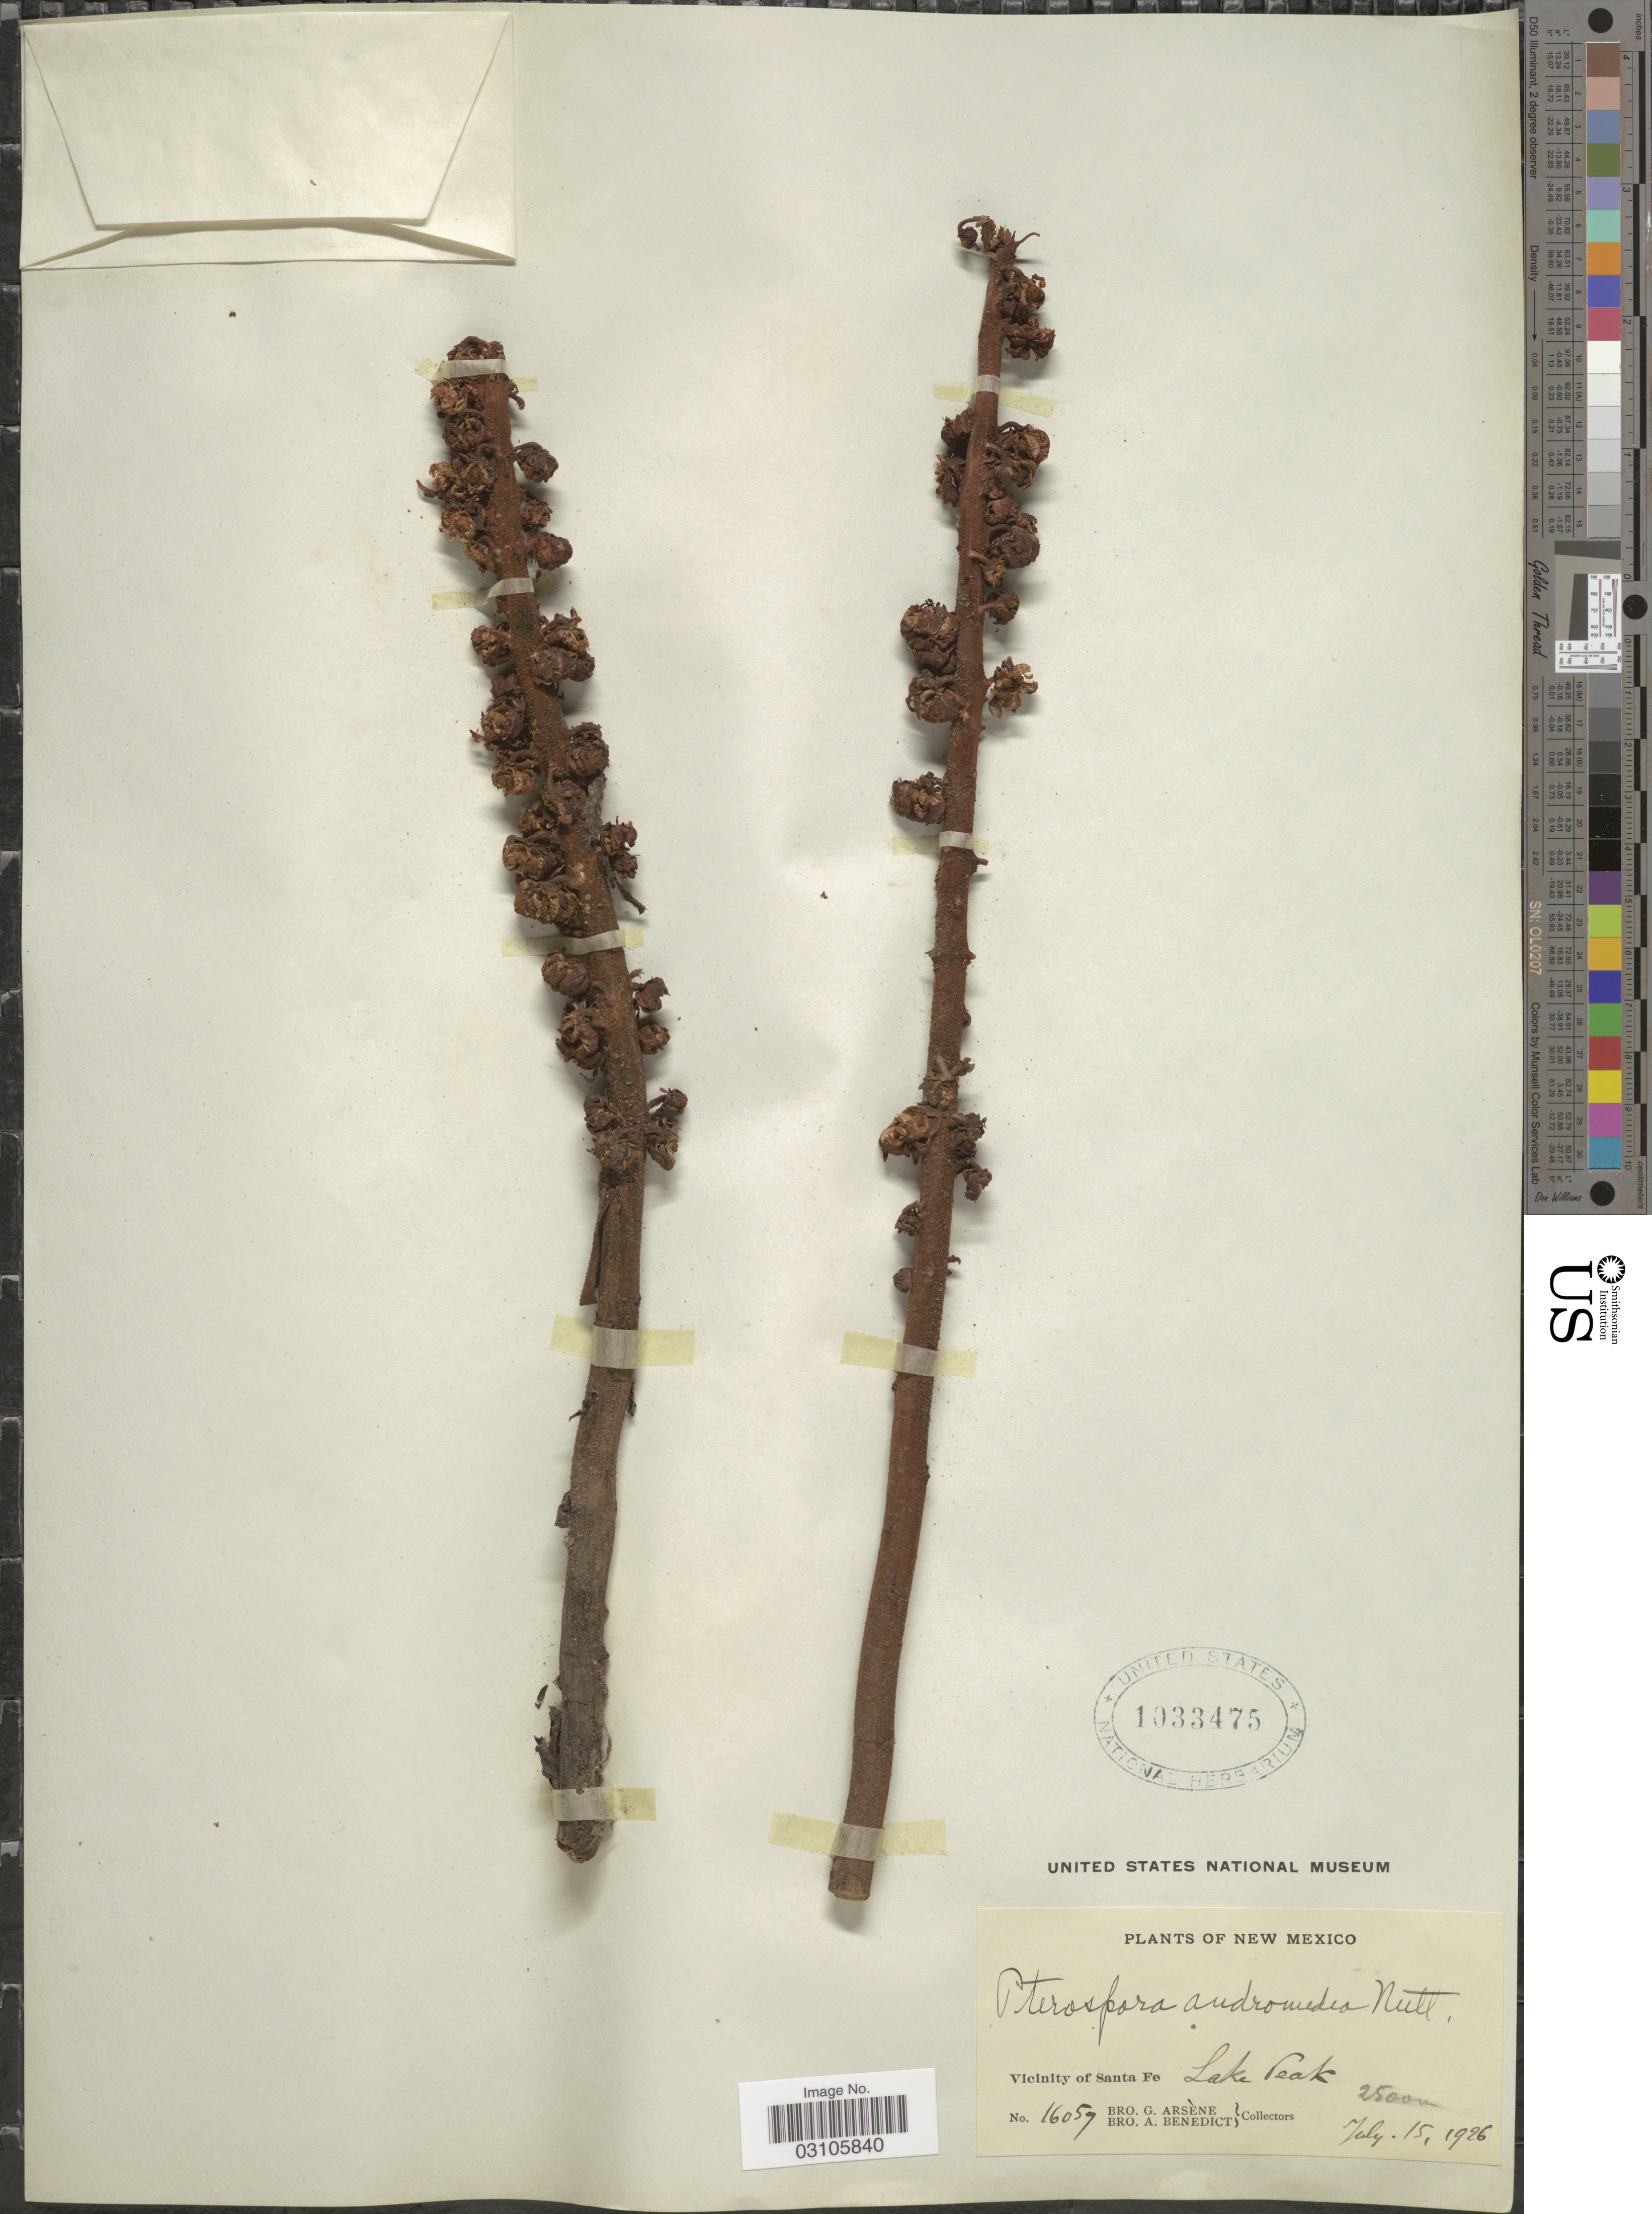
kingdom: Plantae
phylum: Tracheophyta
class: Magnoliopsida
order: Ericales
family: Ericaceae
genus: Pterospora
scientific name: Pterospora andromedea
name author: Nutt.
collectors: Bro. G. Arsène & Bro. Benedict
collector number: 16059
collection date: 1926-07-15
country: United States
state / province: New Mexico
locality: Vicinity of Santa Fe. Lake Peak.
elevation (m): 2500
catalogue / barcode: US 1033475